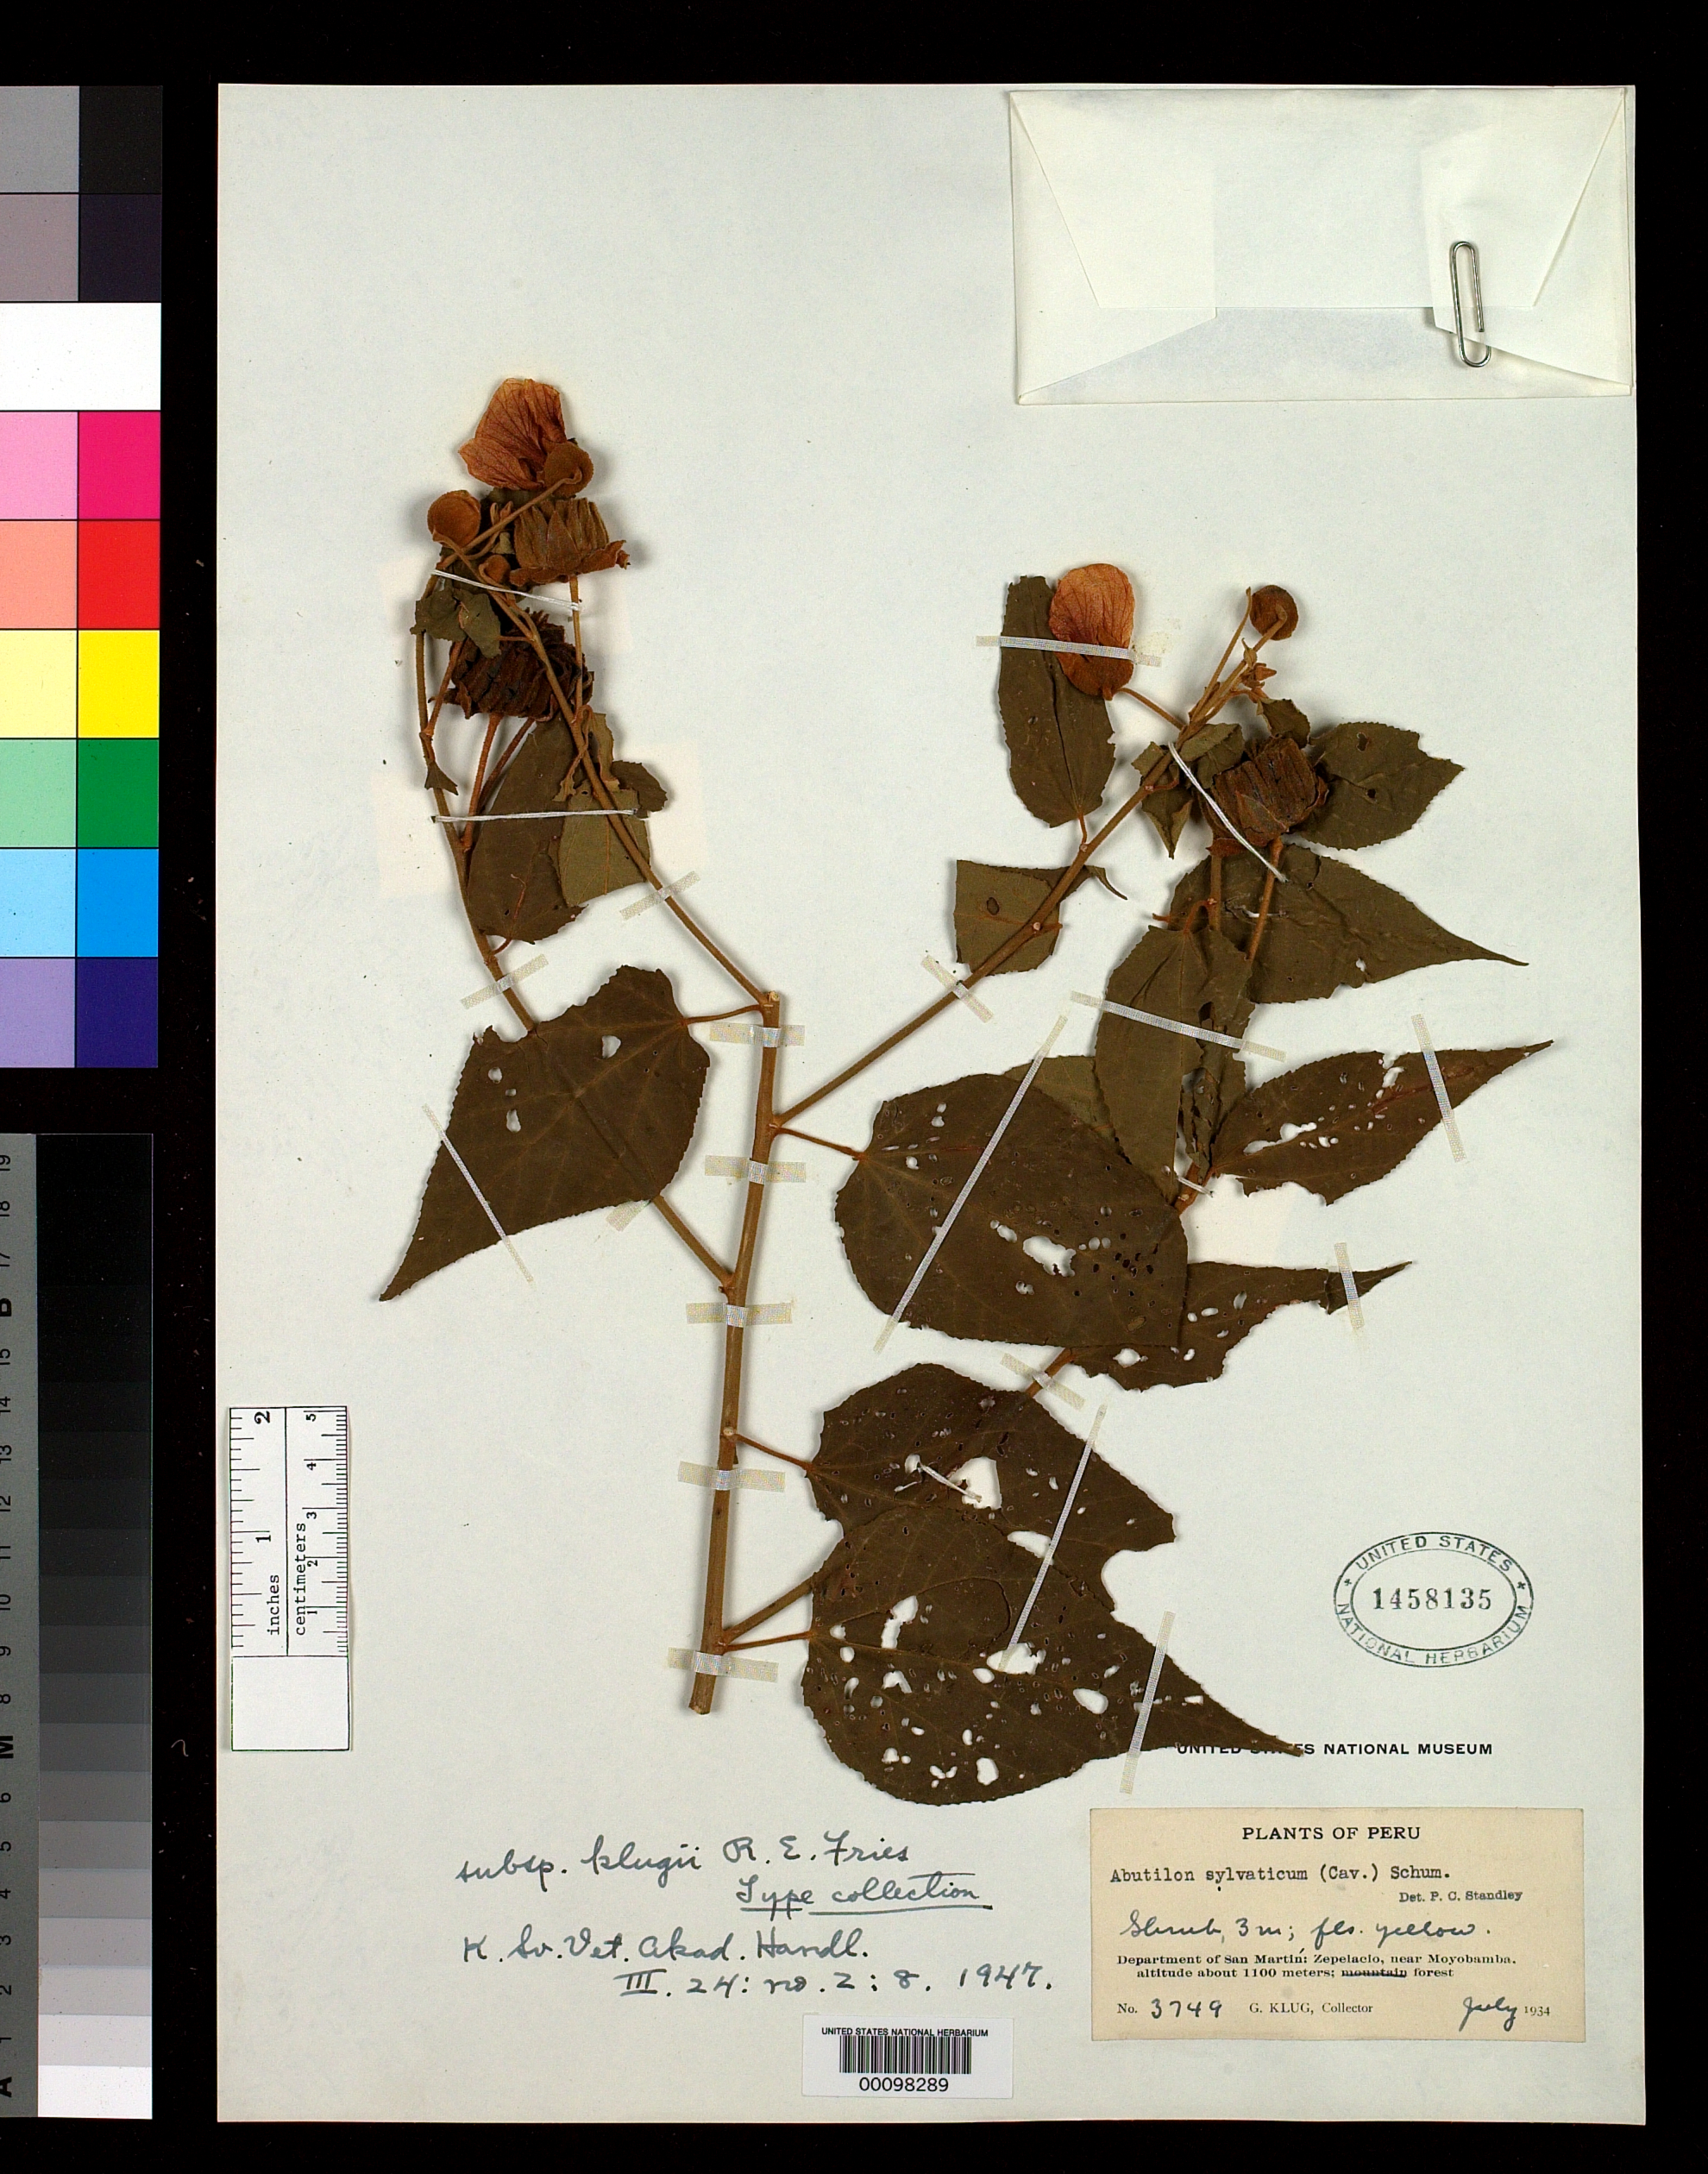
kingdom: Plantae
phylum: Tracheophyta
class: Magnoliopsida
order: Malvales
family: Malvaceae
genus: Abutilon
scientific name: Abutilon sylvaticum subsp. klugii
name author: R.E. Fr.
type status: Isotype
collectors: G. Klug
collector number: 3749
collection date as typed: Jul 1934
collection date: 1934-07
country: Peru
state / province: San Martín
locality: Zepalacio, near Moyabamba.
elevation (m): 1100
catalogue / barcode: US 1458135